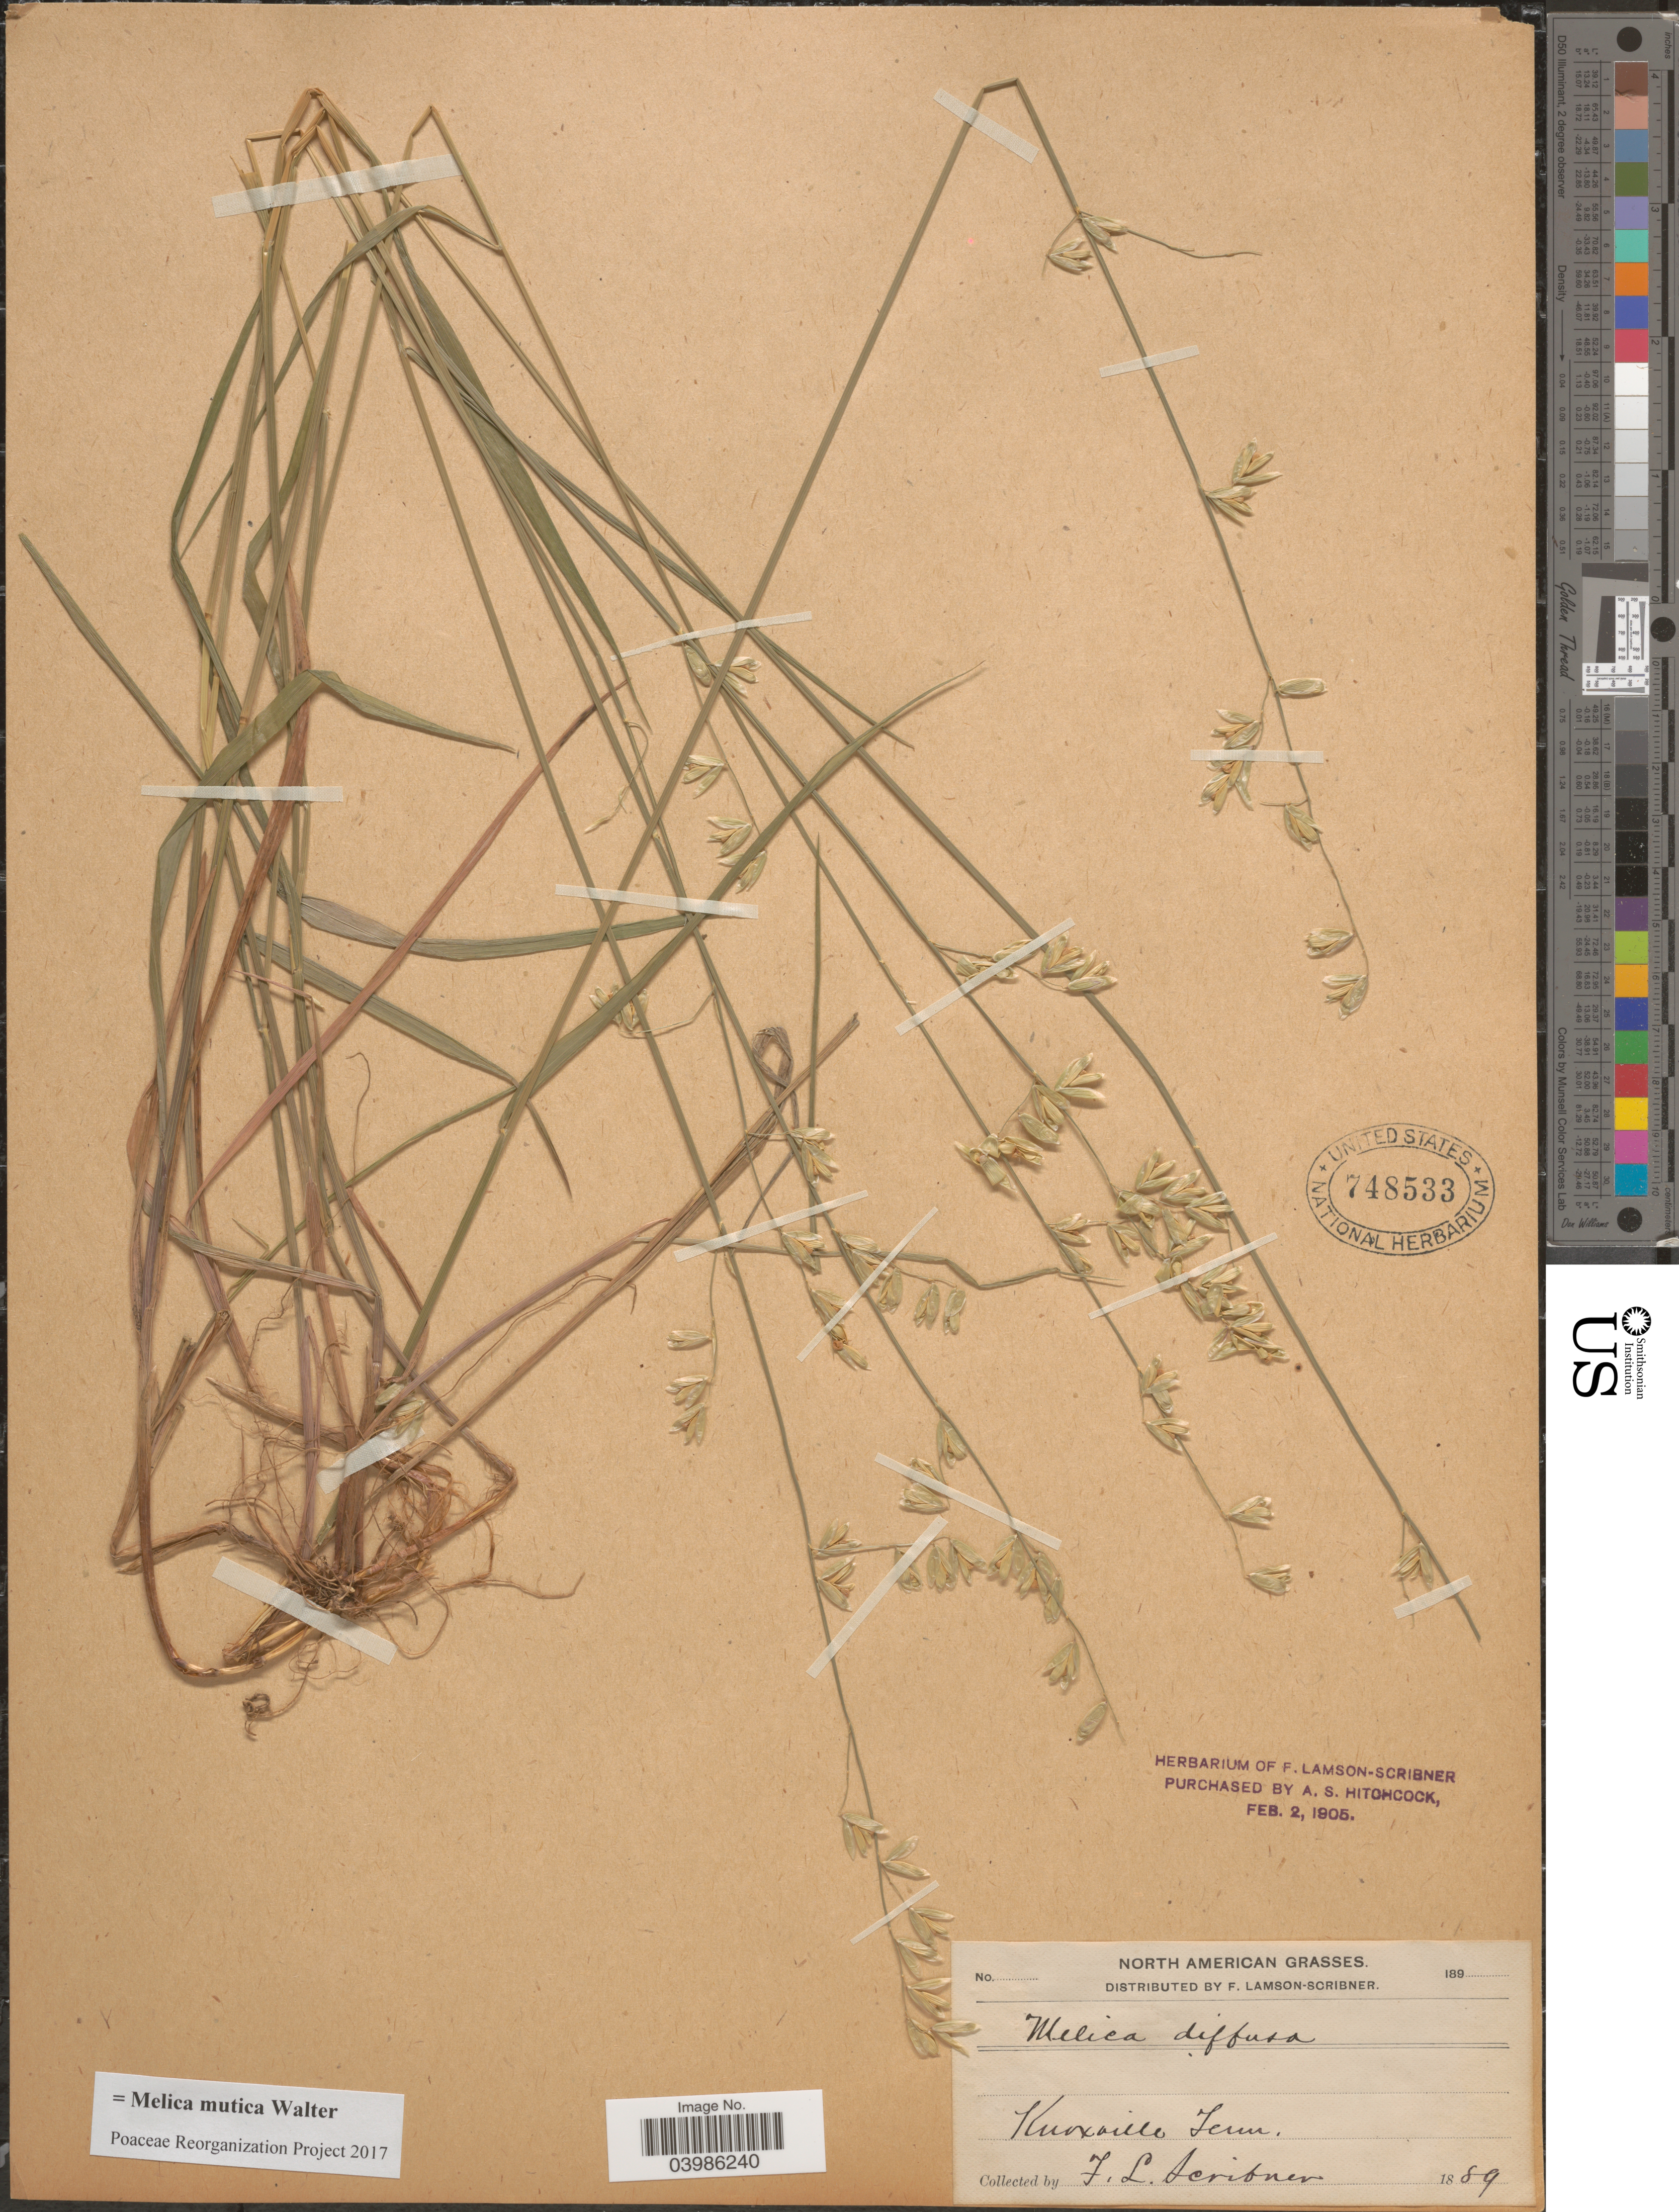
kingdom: Plantae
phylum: Tracheophyta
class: Liliopsida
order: Poales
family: Poaceae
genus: Melica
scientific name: Melica mutica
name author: Walter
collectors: F. L. Scribner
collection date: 1889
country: United States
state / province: Tennessee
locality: Knoxville.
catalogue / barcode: US 748533